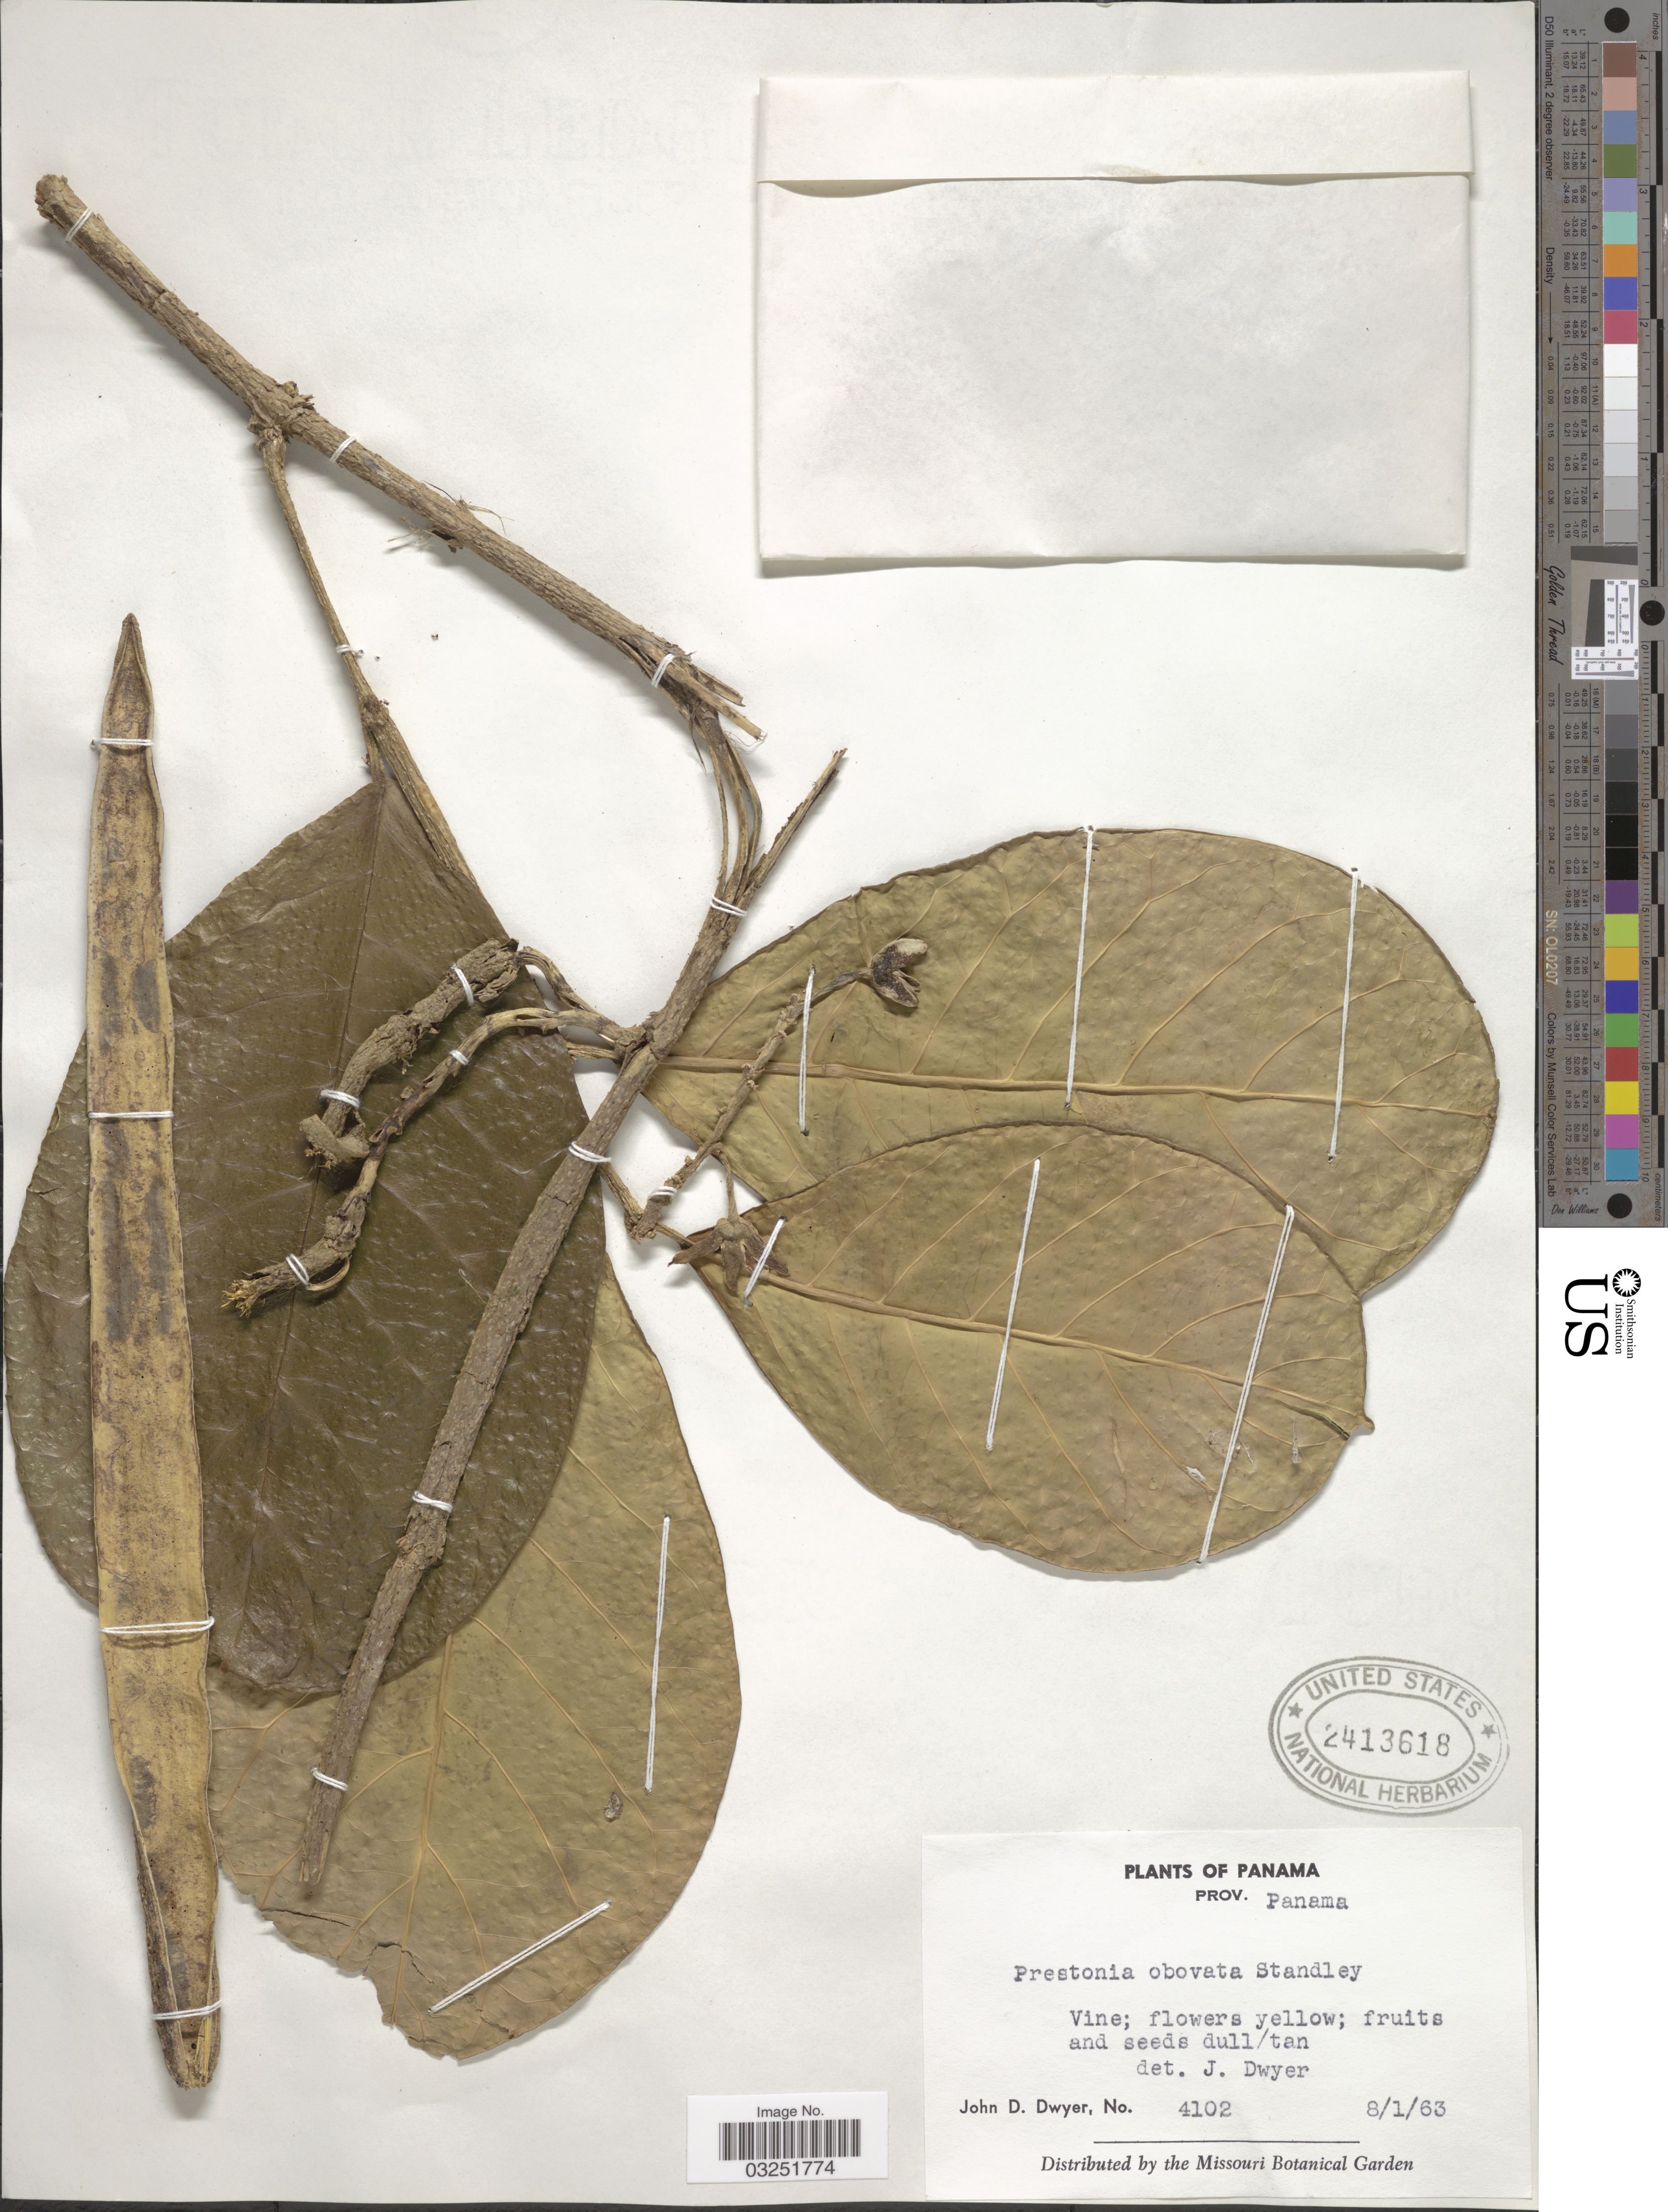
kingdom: Plantae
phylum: Tracheophyta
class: Magnoliopsida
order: Gentianales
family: Apocynaceae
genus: Prestonia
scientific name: Prestonia obovata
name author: Standl.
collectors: J. D. Dwyer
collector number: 4102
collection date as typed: Transcribed d/m/y: 8/1/63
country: Panama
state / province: Panamá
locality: Prov. Panama.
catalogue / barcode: US 2413618